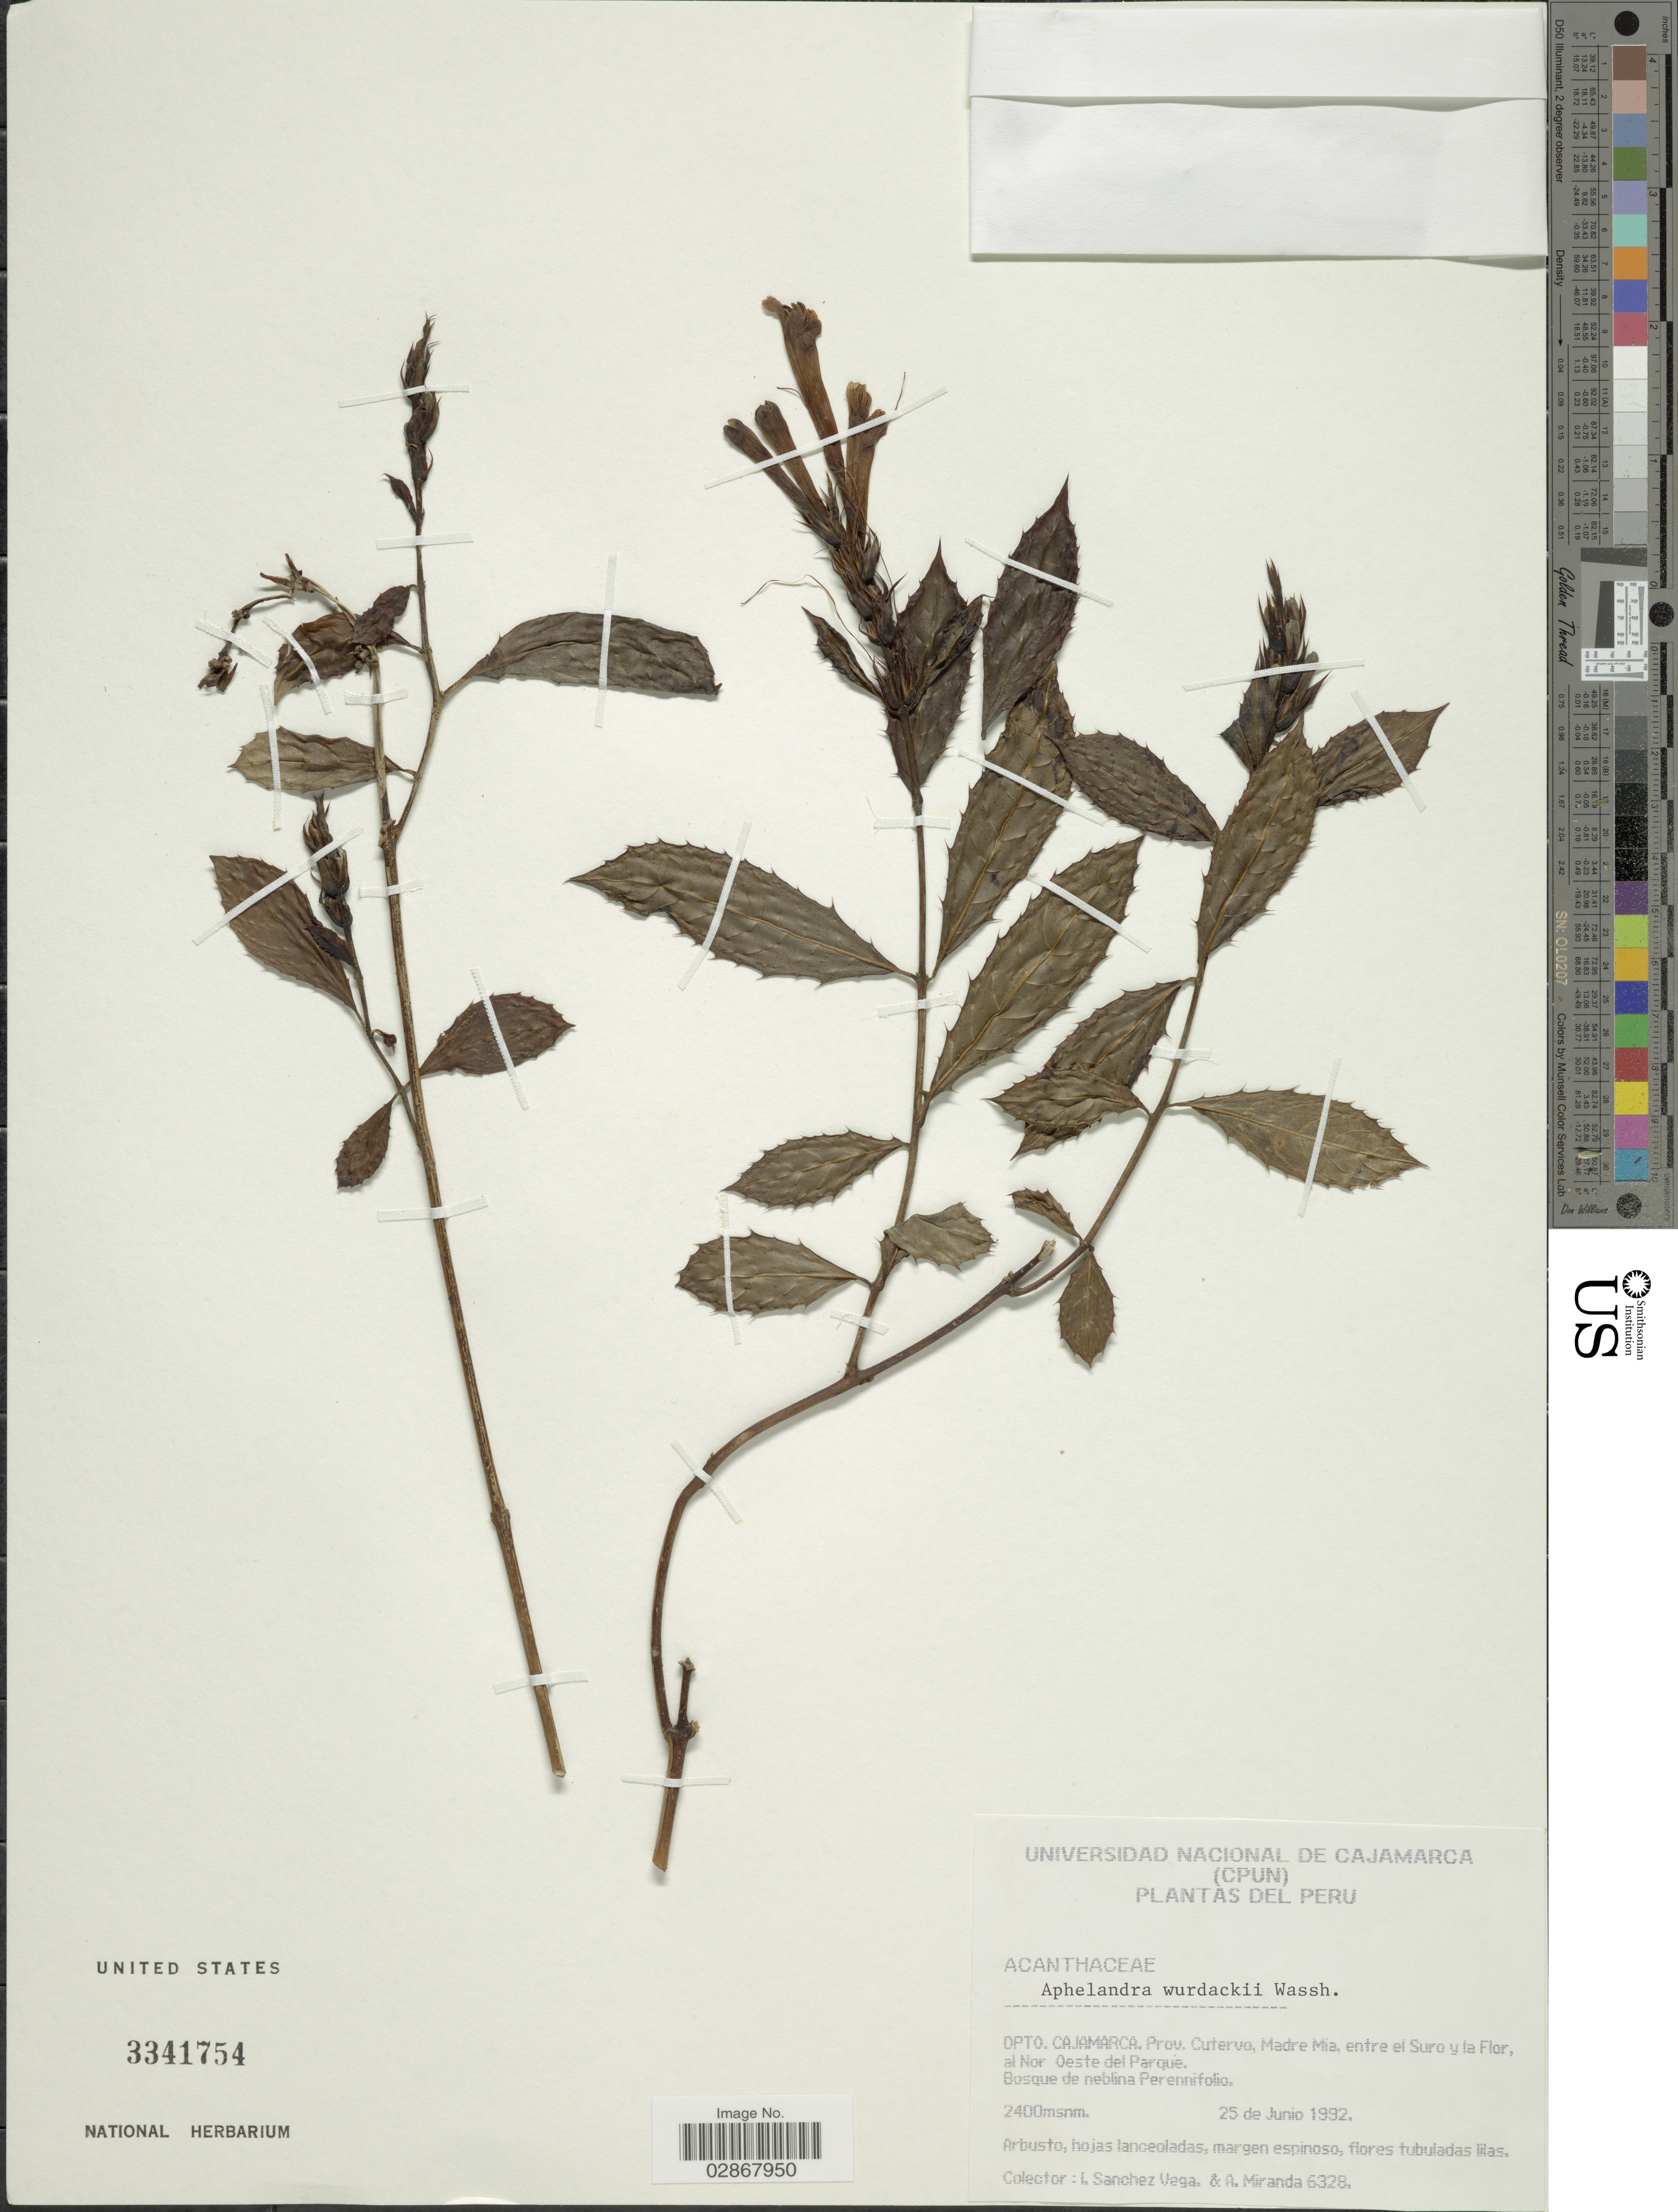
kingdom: Plantae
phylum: Tracheophyta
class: Magnoliopsida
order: Lamiales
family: Acanthaceae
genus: Aphelandra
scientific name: Aphelandra wurdackii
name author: Wassh.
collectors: I. Sánchez Vega & A. Miranda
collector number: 6328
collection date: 1932-06-25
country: Peru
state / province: Cajamarca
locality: Dpto. Cajamarca. Prov. Cutervo, Madre Mia, entre el Suro y la Flor, al Nor Oeste del Parqué.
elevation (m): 2400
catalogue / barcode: US 3341754